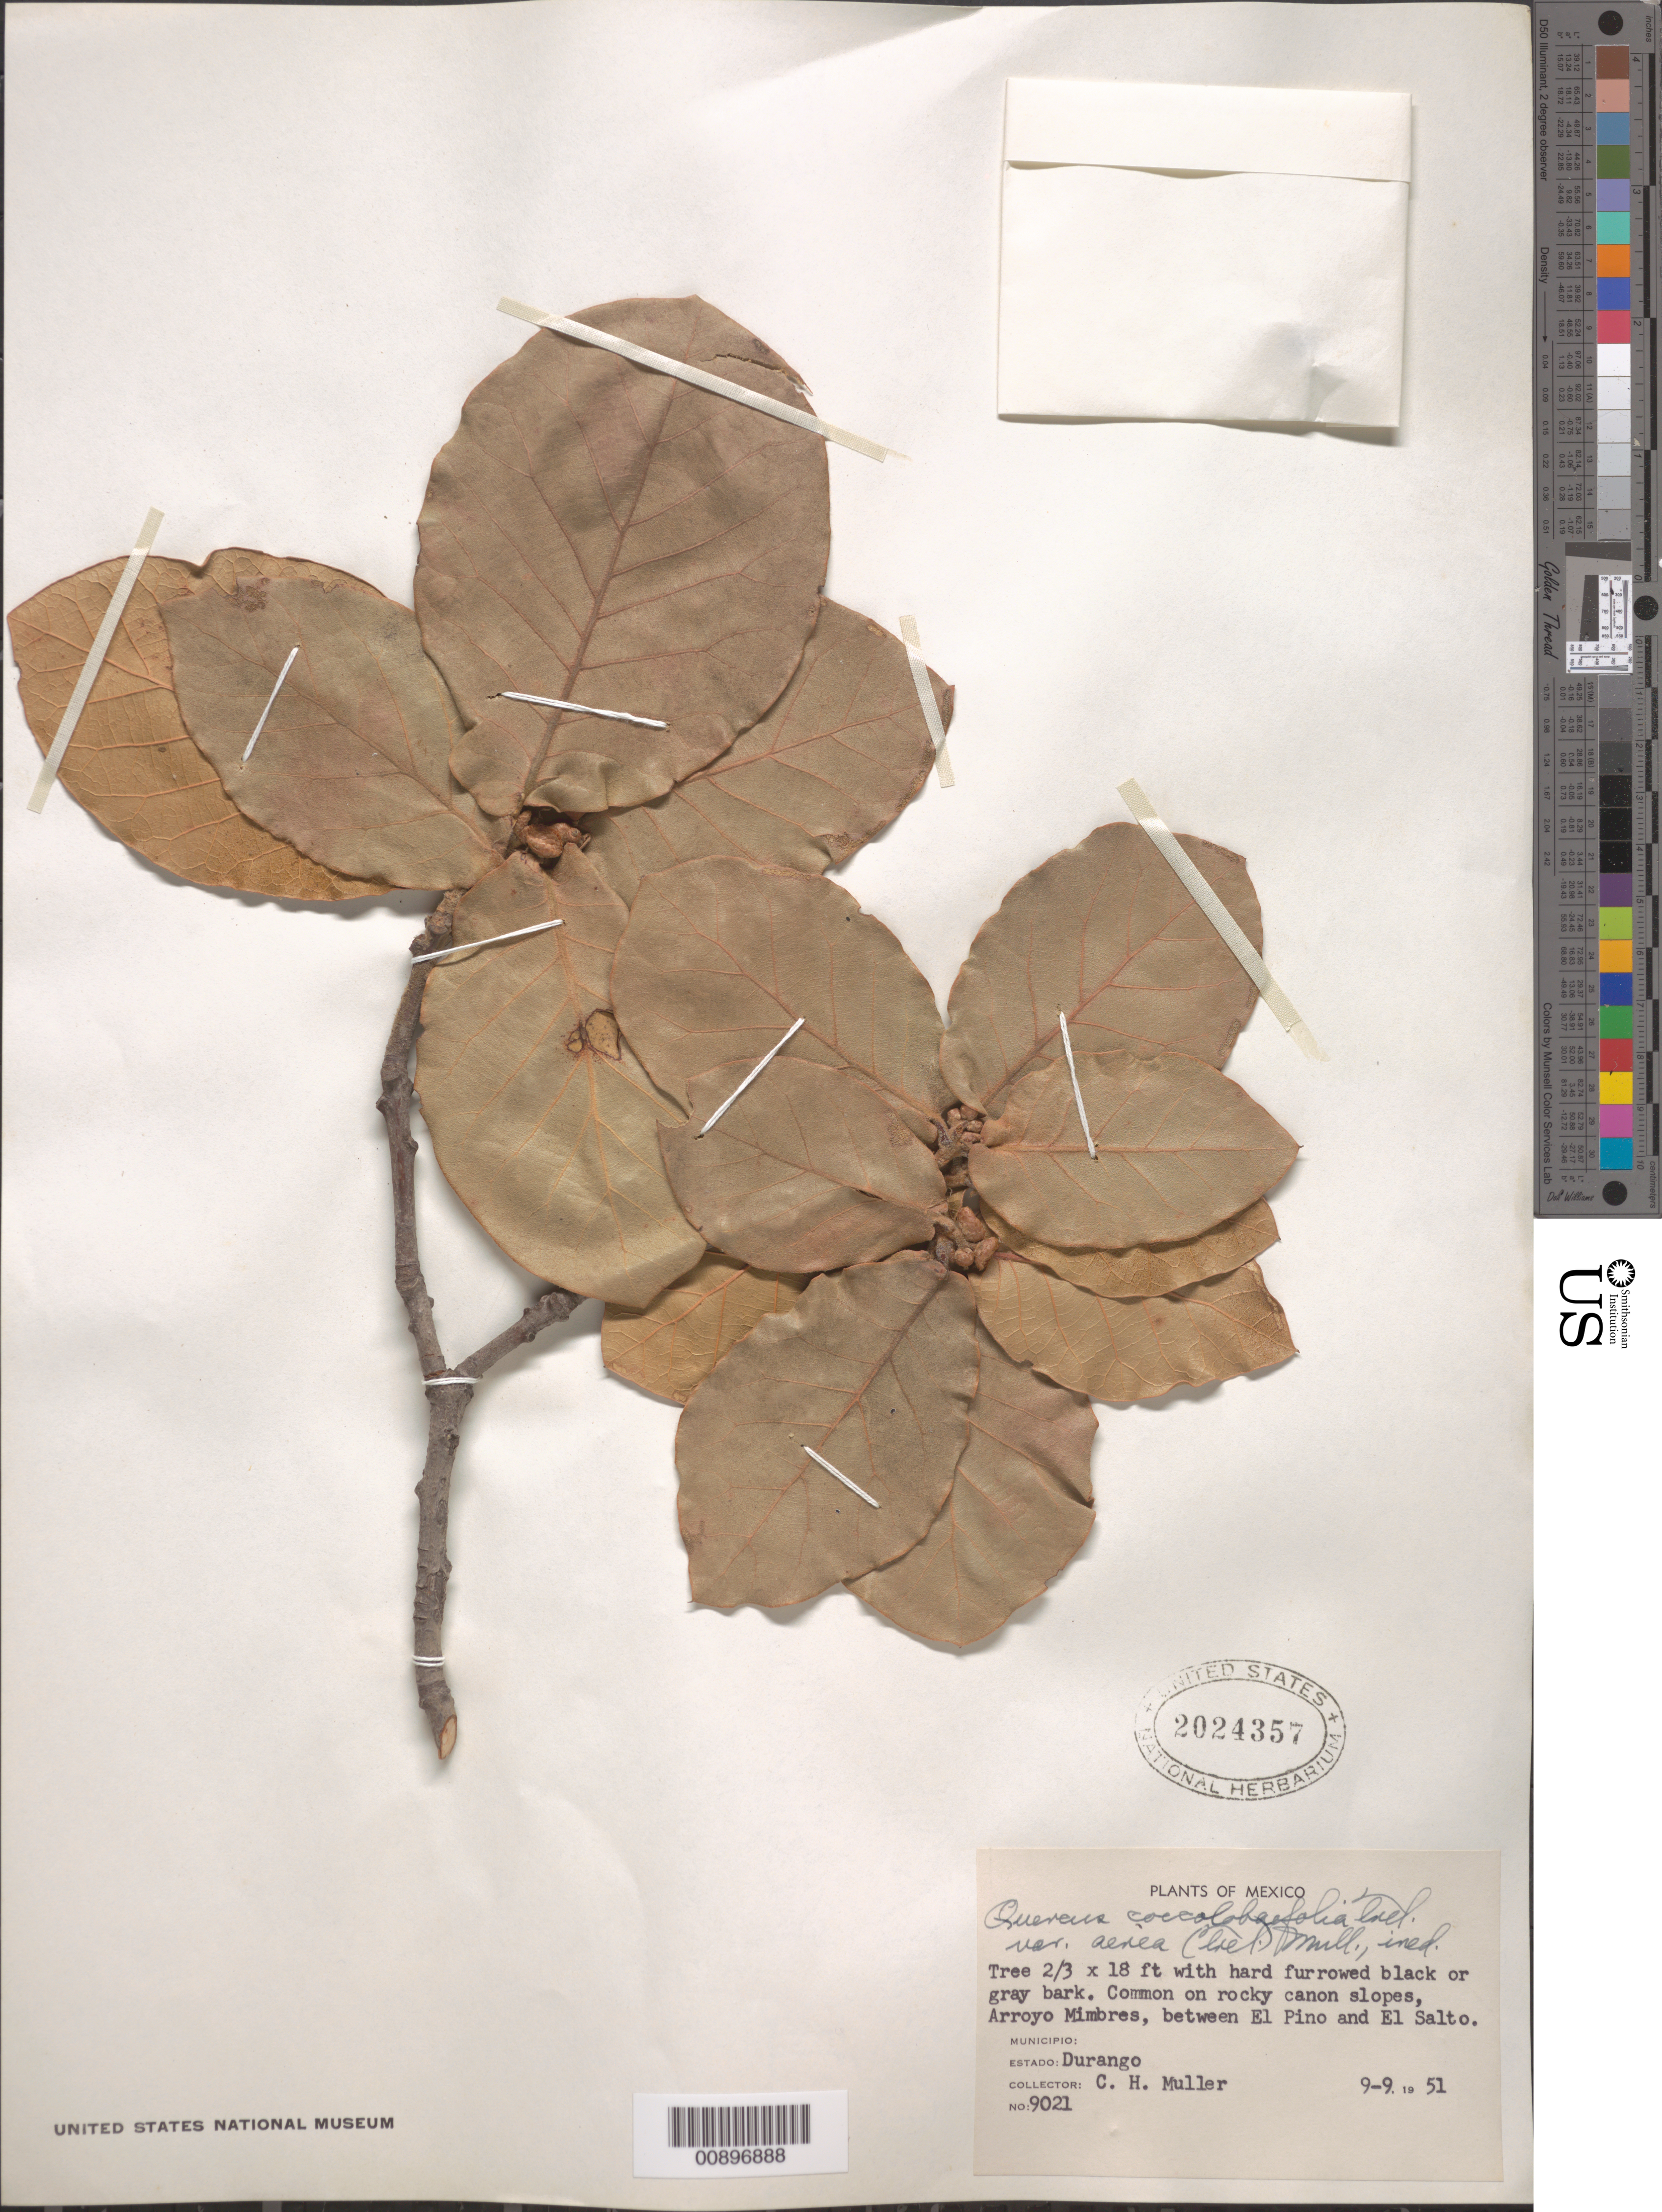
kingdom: Plantae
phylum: Tracheophyta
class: Magnoliopsida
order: Fagales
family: Fagaceae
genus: Quercus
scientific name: Quercus coccolobifolia var. aerea (Trel.) C.H. Müll. ined.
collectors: C. H. Muller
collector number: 9021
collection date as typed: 09 Sep 1951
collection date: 1951-09-09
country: Mexico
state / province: Durango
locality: Arroyo mimbres, between El Pino and El Salto.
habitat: Common on rocky cañon slopes.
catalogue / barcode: US 2024357